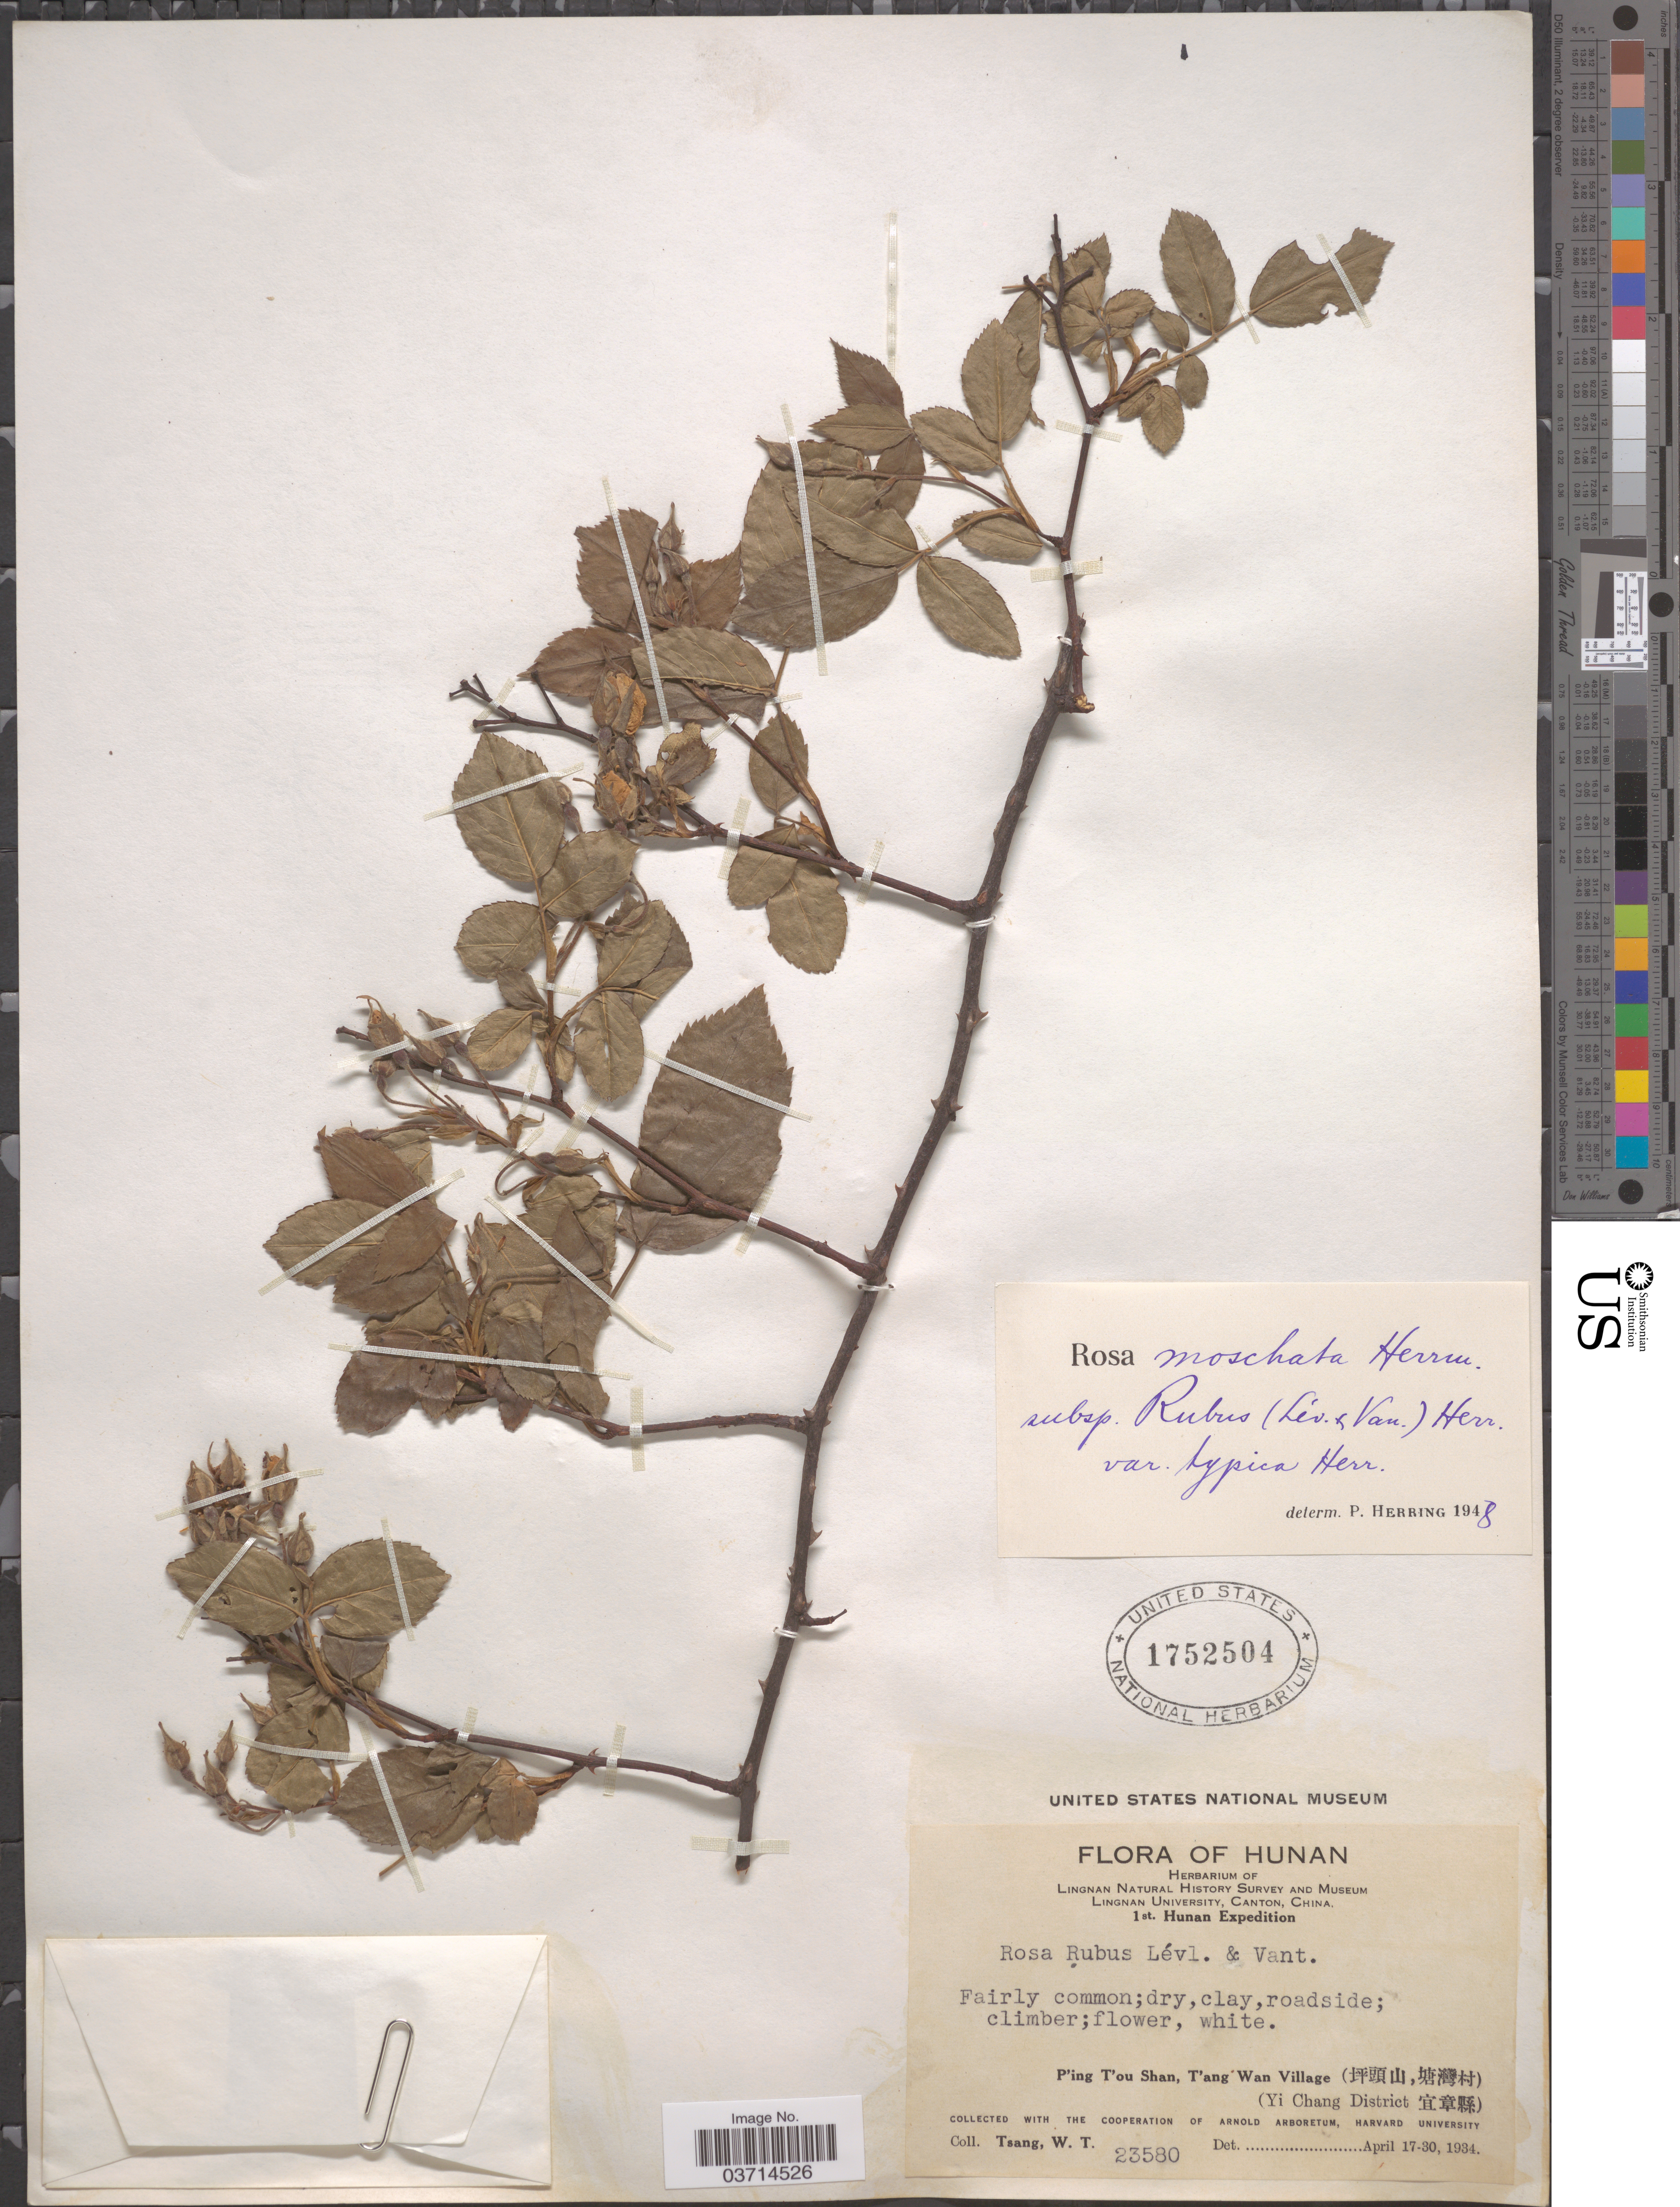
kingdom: Plantae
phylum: Tracheophyta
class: Magnoliopsida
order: Rosales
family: Rosaceae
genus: Rosa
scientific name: Rosa rubus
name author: H. Lév. & Vaniot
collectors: W. T. Tsang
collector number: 23580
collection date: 1934-04-17/1934-04-30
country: China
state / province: Hunan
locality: P'ing T'ou Shan, T'ang 'Wan Village (X) (Yi Chang District X).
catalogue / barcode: US 1752504